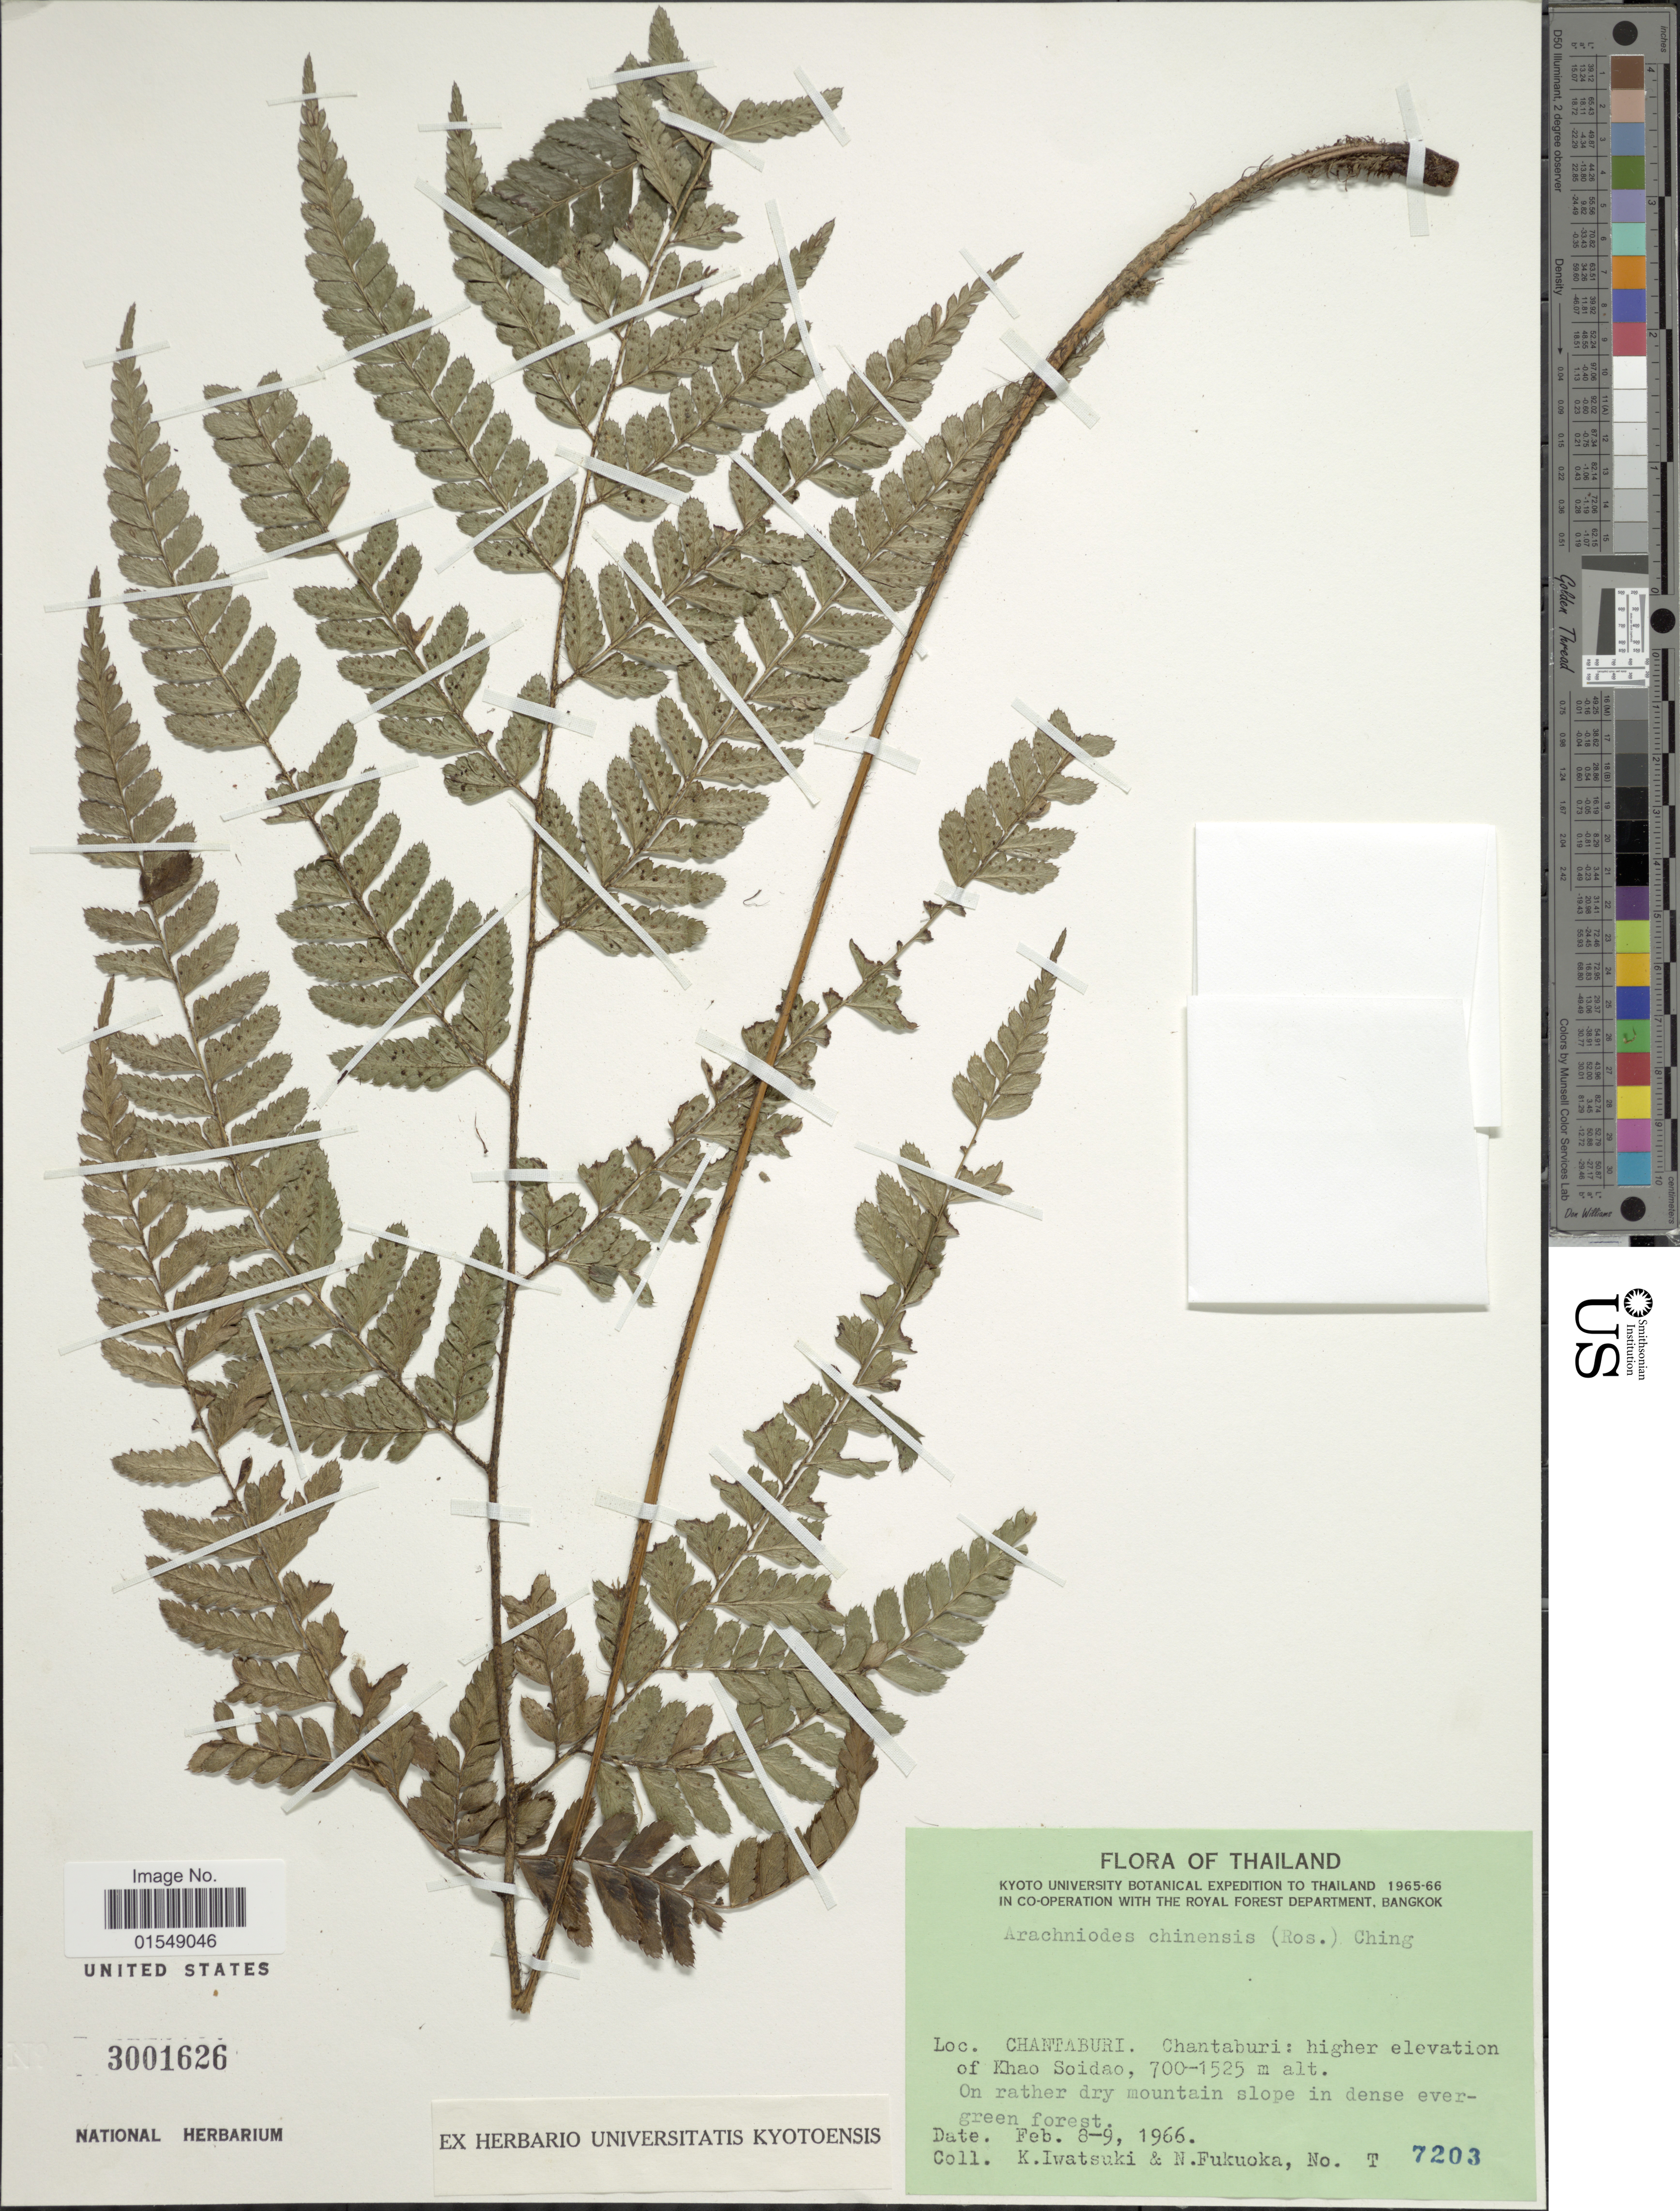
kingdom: Plantae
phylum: Tracheophyta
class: Polypodiopsida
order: Polypodiales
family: Dryopteridaceae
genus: Arachniodes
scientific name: Arachniodes chinensis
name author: (Rosenst.) Ching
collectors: K. Iwatsuki & N. Fukuoka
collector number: T7203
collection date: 1966-02-08/1966-02-09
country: Thailand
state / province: Chanthaburi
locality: Higher elevation of Khao Soidao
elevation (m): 700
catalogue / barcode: US 3001626